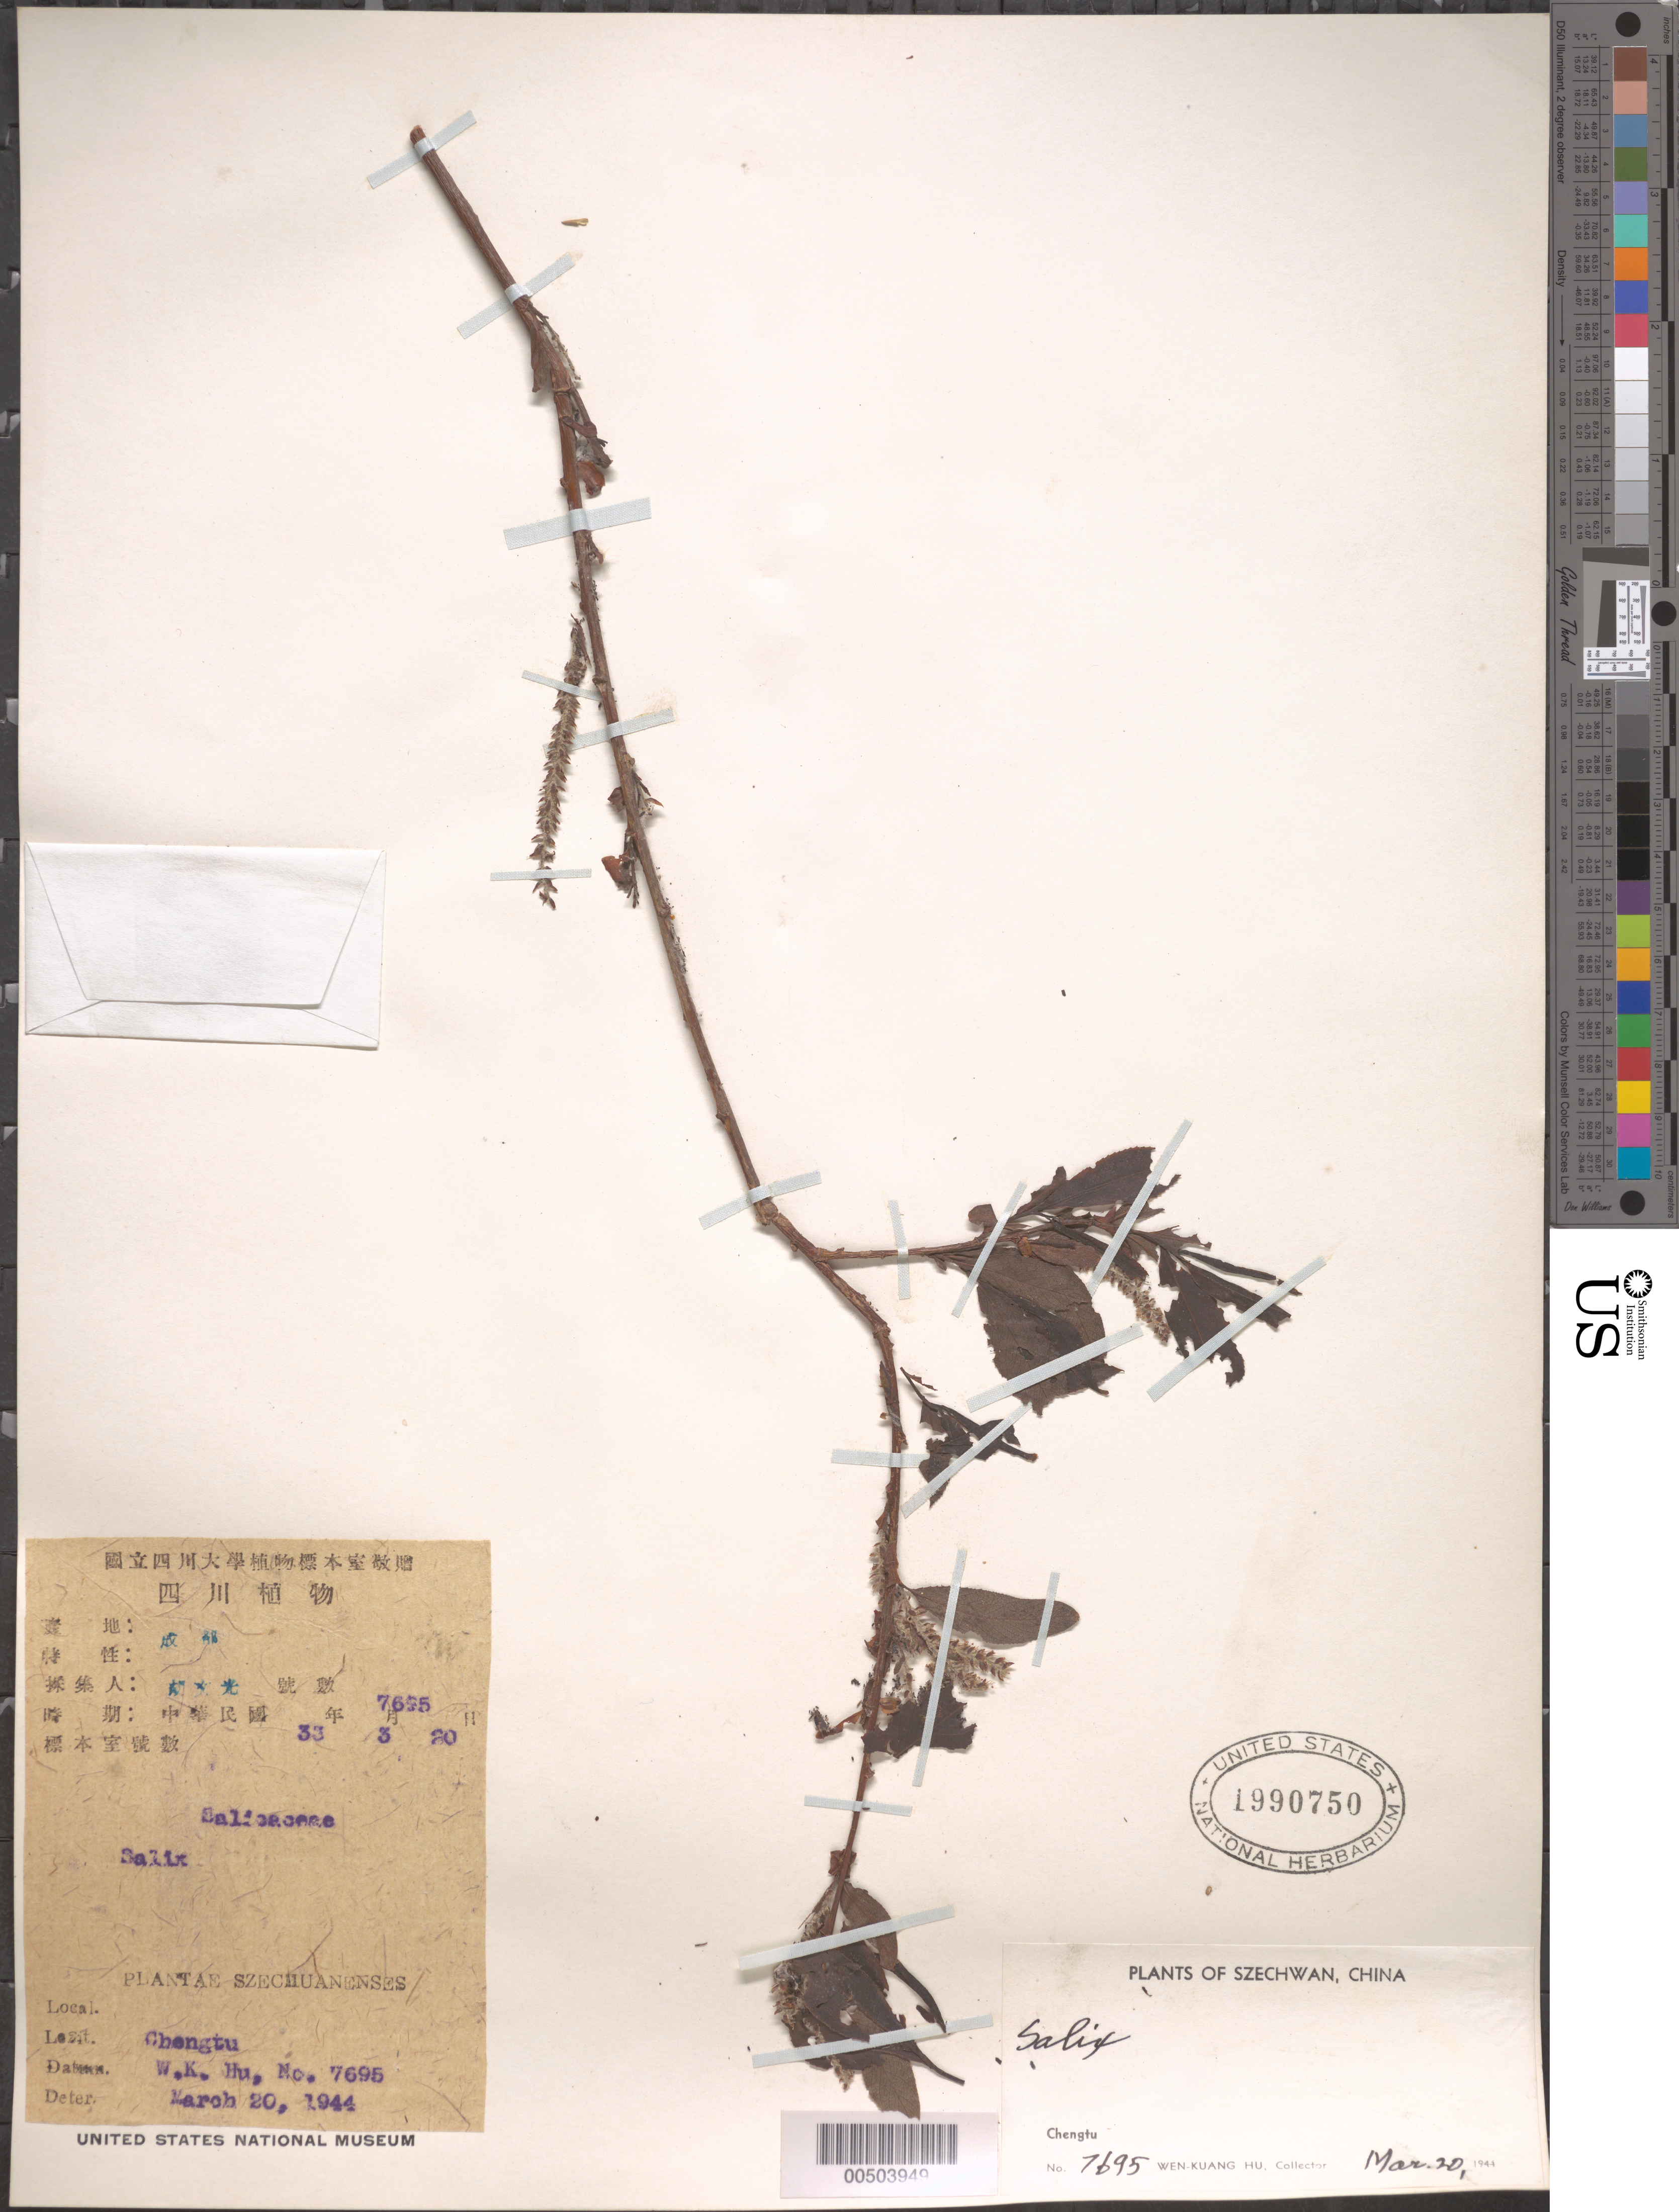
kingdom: Plantae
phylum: Tracheophyta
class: Magnoliopsida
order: Malpighiales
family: Salicaceae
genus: Salix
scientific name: Salix sp.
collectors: W. Y. Hu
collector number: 7695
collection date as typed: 20 Mar 1944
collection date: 1944-03-20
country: China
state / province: Sichuan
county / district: Chengdu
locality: Ch'eng-tu Shih. [= Chengdu Shi]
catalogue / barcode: US 1990750